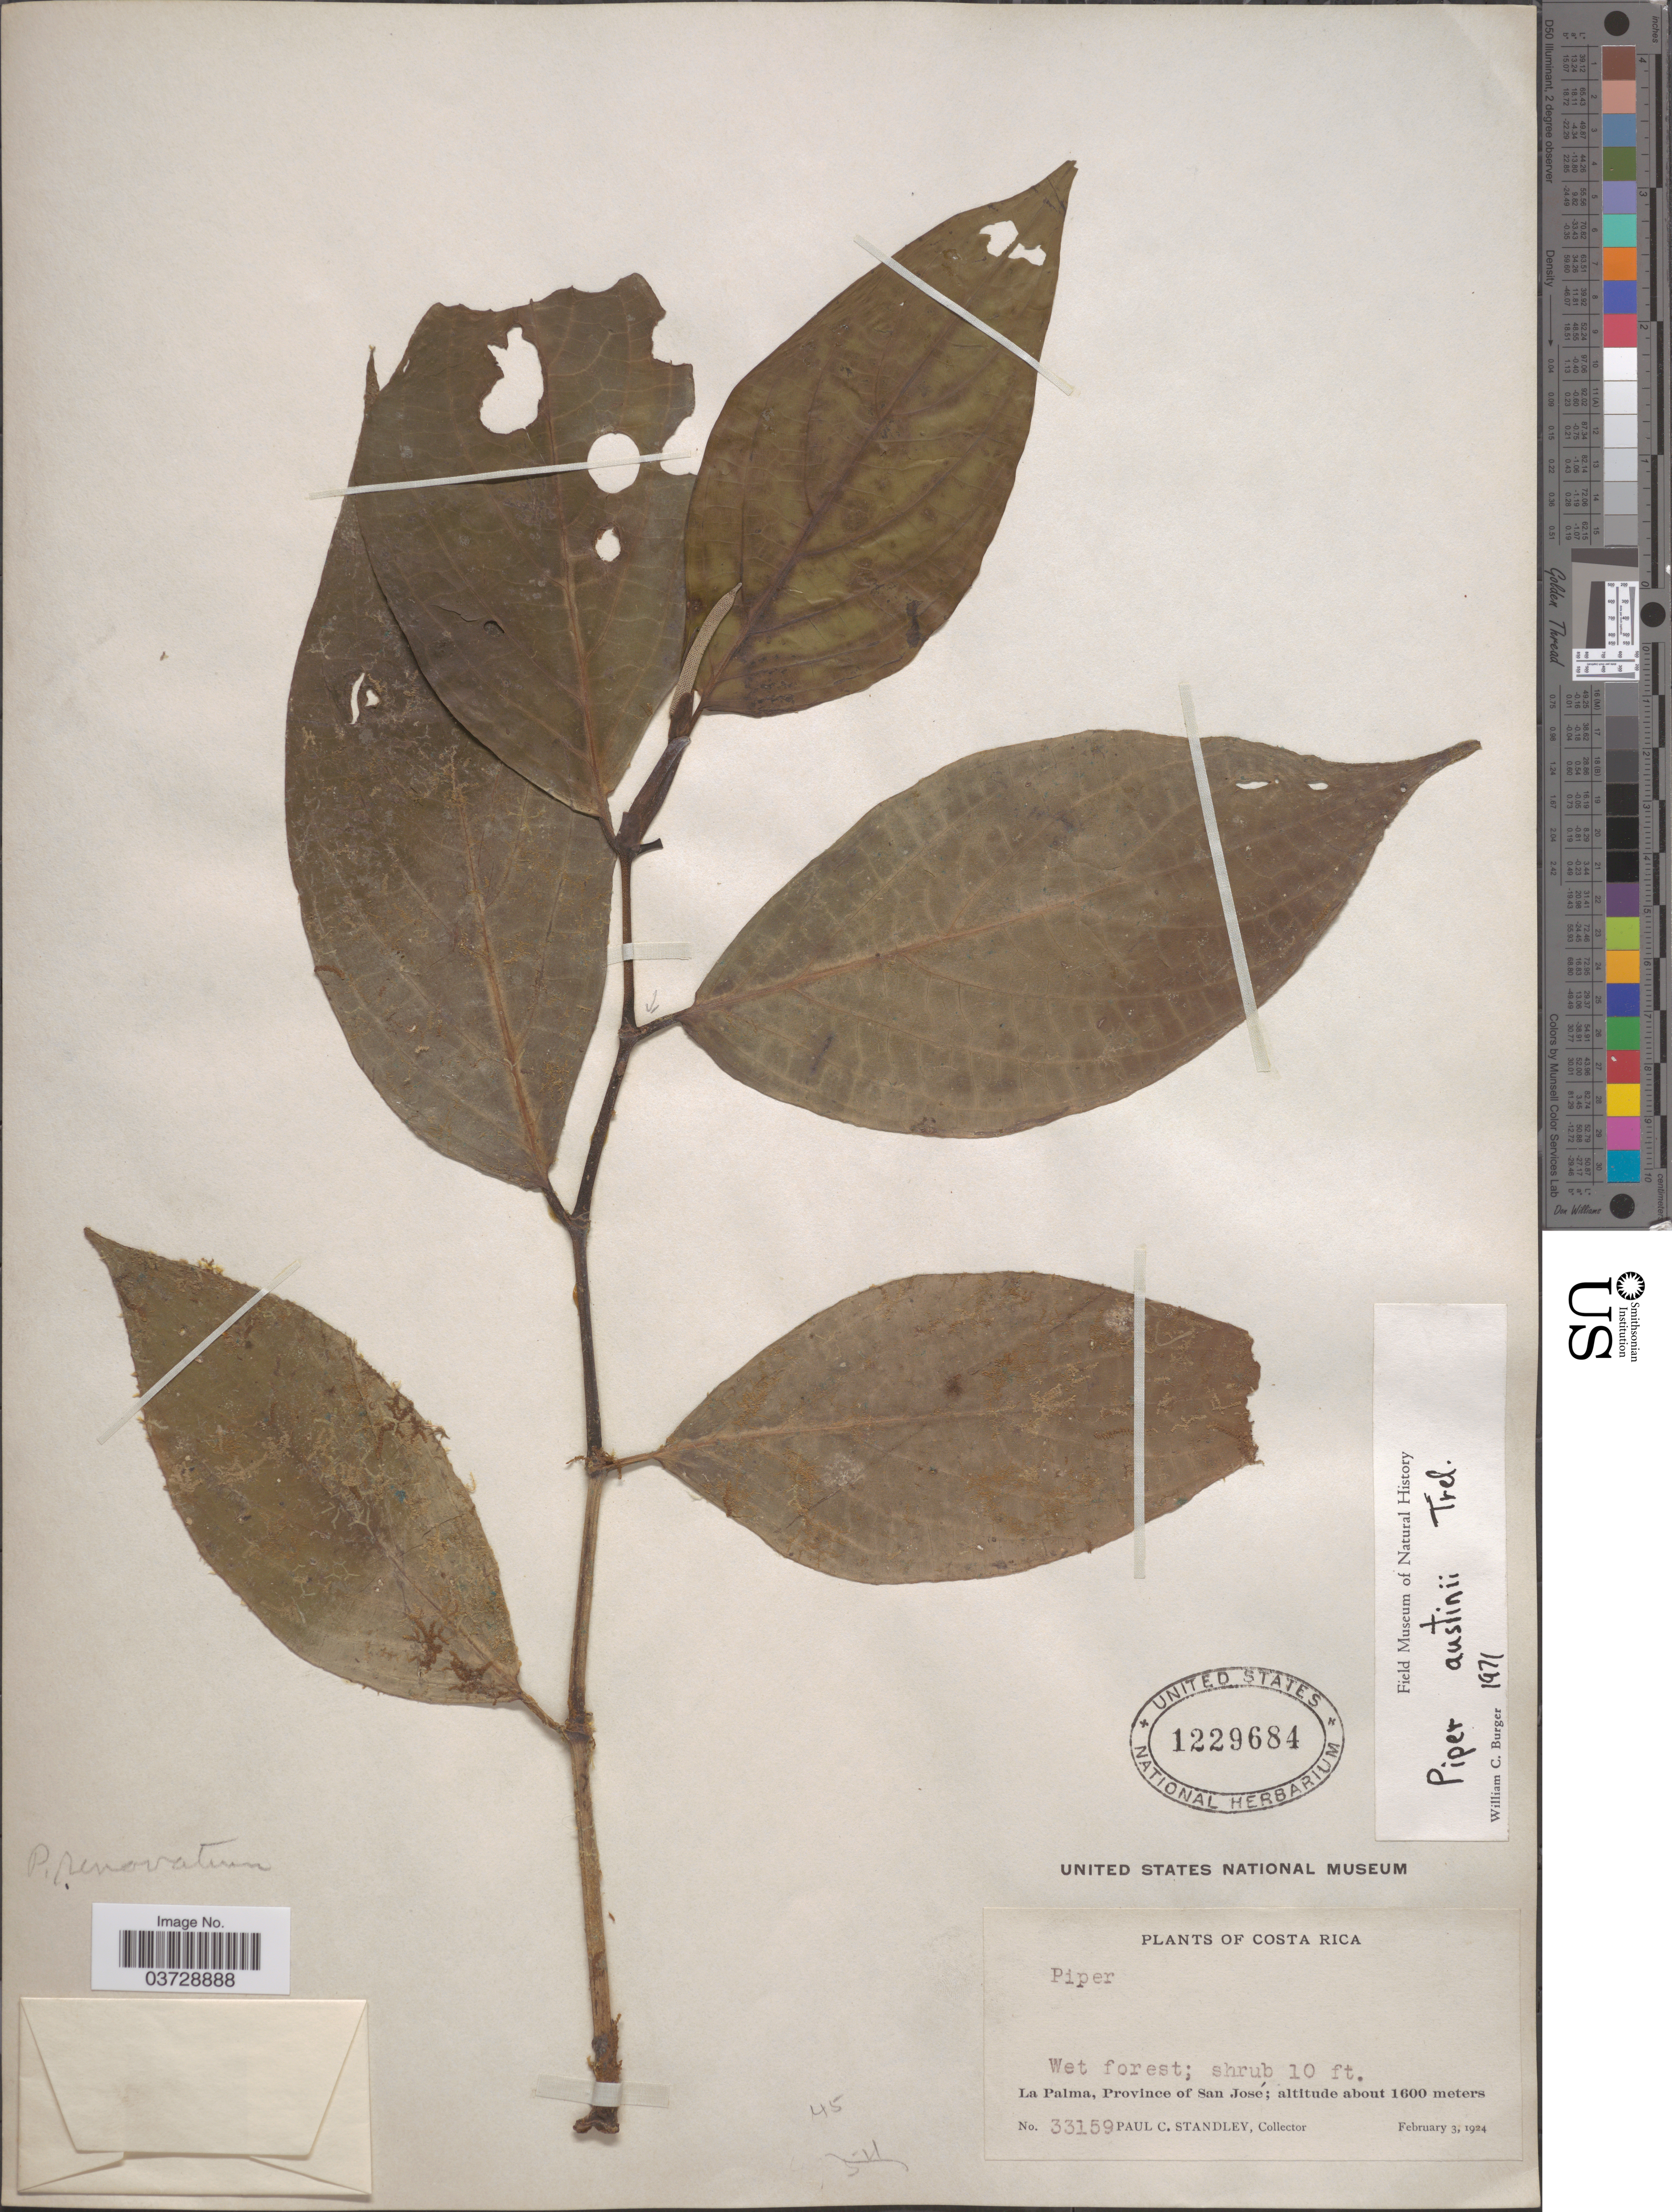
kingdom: Plantae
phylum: Tracheophyta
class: Magnoliopsida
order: Piperales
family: Piperaceae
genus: Piper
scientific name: Piper austini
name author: Trel.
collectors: P. C. Standley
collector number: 33159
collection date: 1924-02-03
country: Costa Rica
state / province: San José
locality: La Palma.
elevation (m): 1600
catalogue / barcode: US 1229684